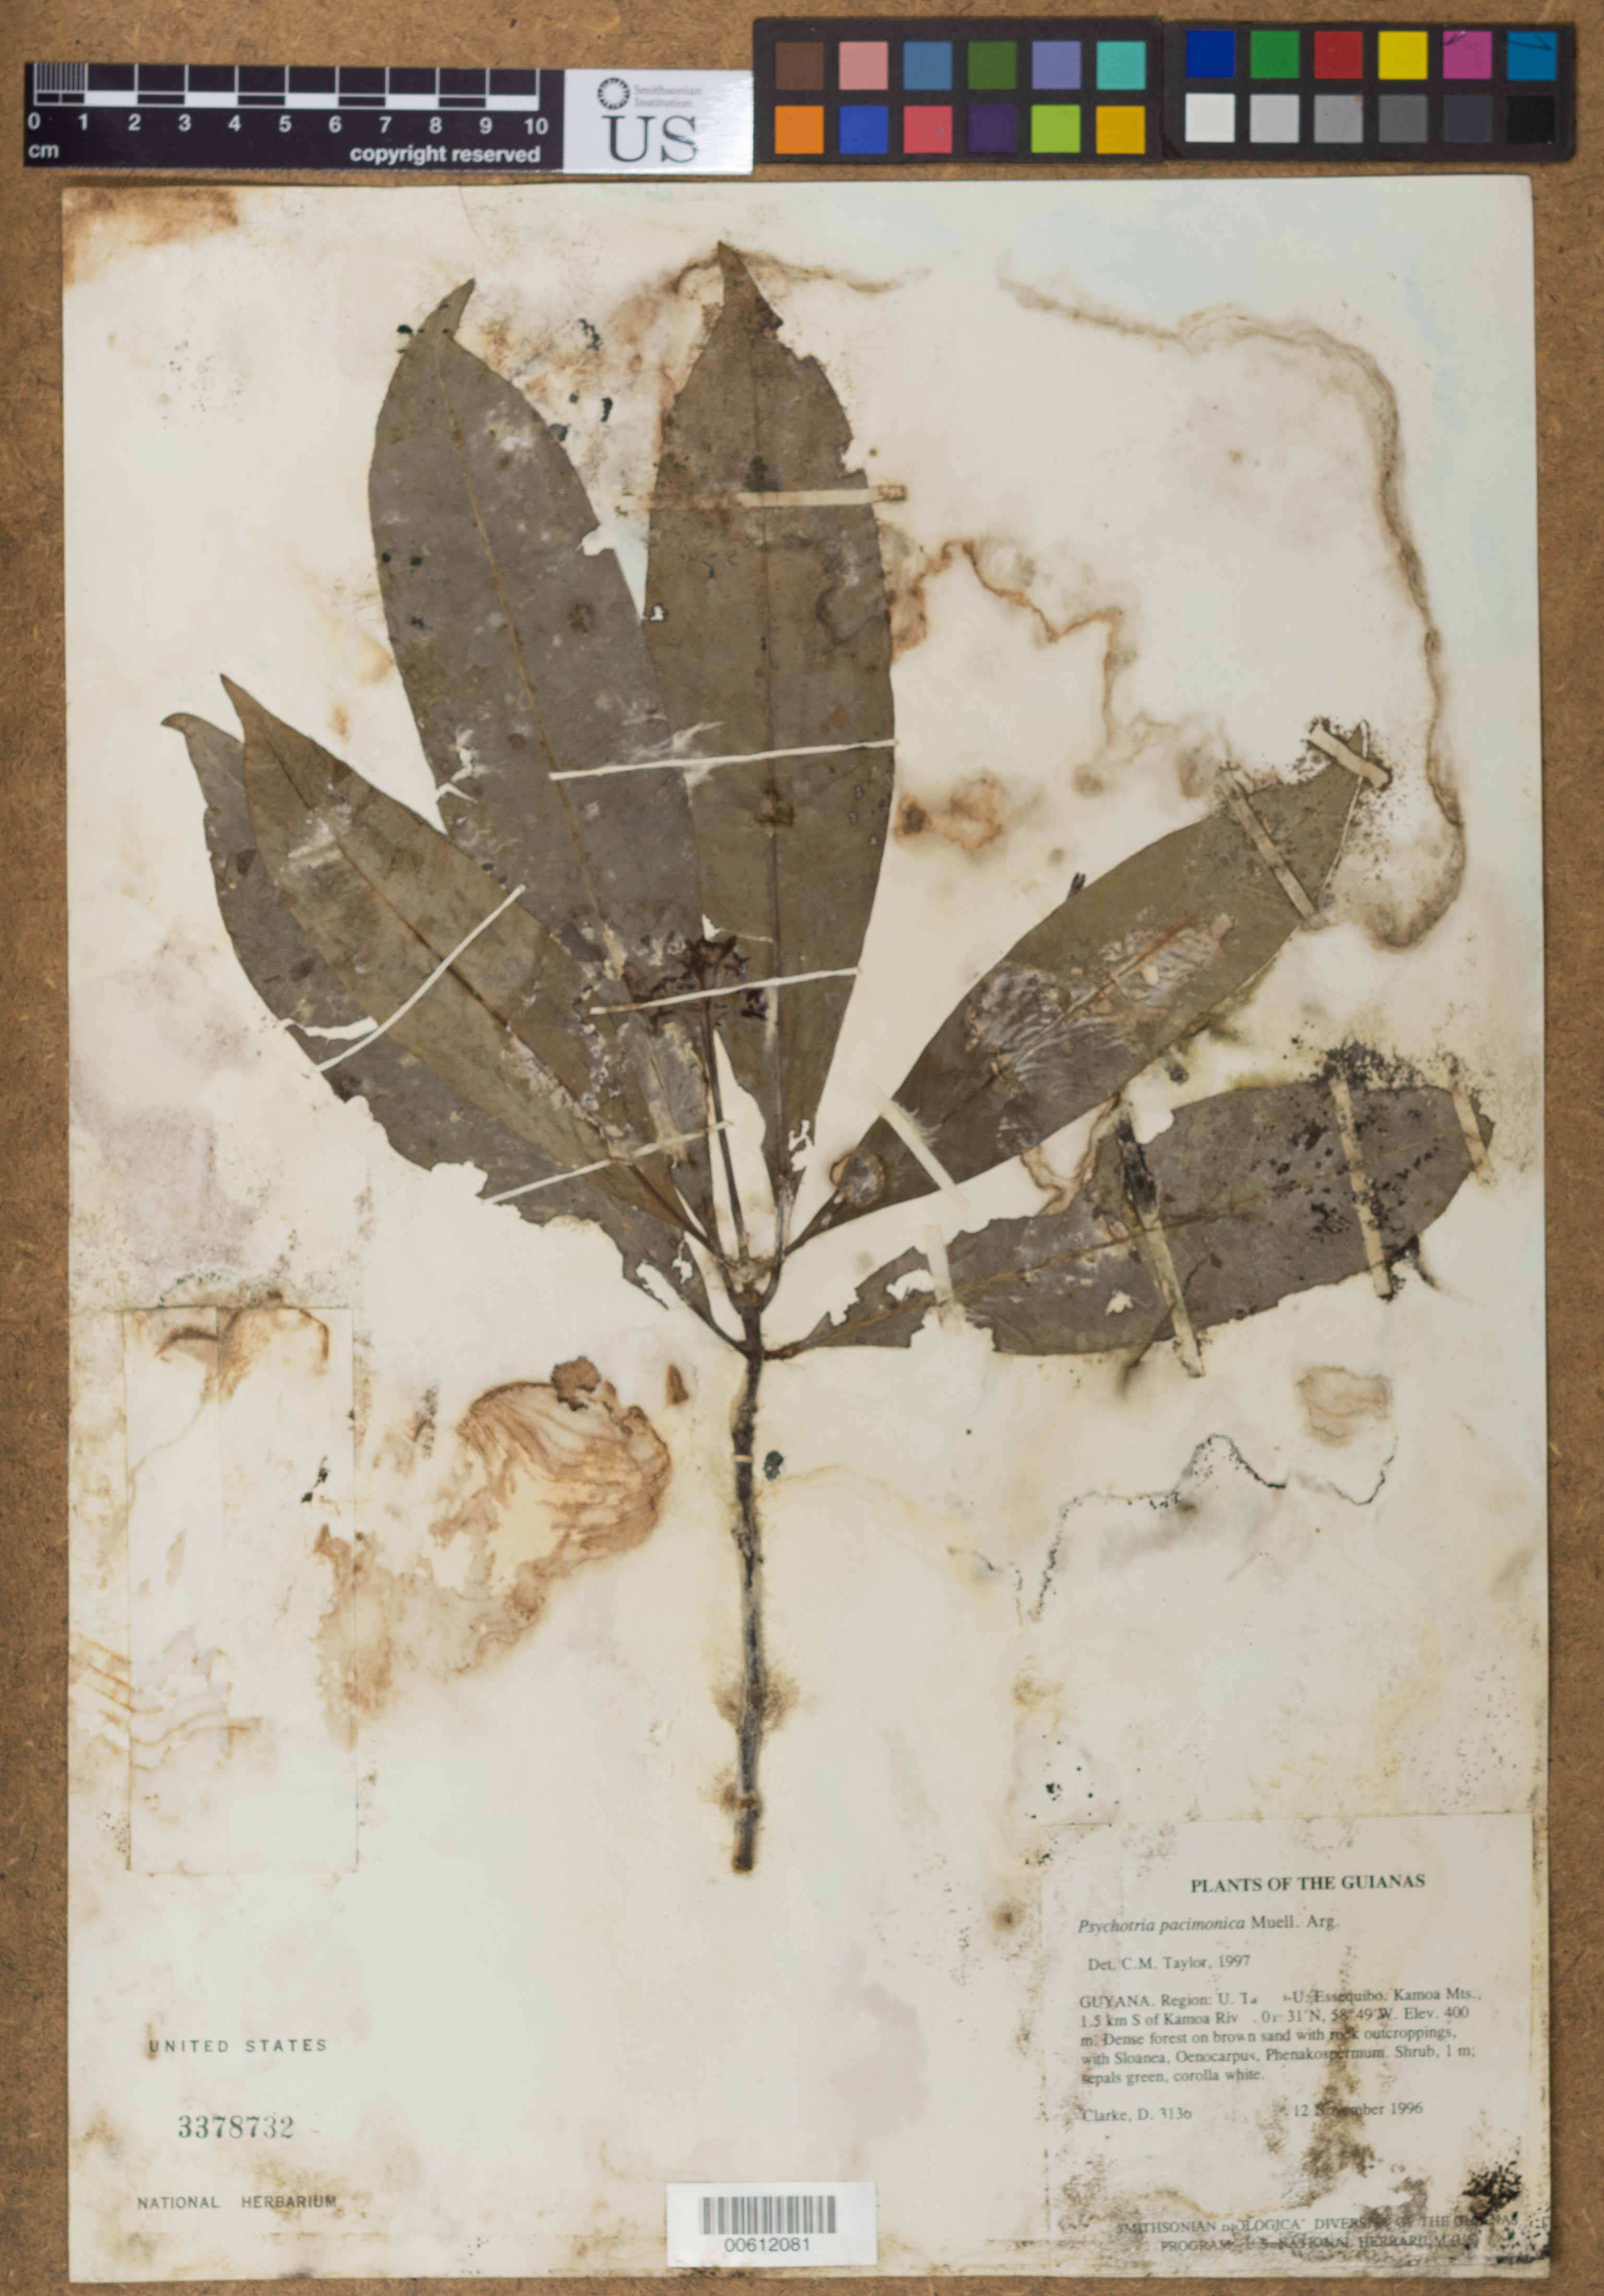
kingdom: Plantae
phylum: Tracheophyta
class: Magnoliopsida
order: Gentianales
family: Rubiaceae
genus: Psychotria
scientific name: Psychotria pacimonica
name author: Müll. Arg.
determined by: Taylor, Charlotte M.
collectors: H. D. Clarke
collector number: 3136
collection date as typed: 12 November 1996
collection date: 1996-11-12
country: Guyana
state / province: U. Takutu-U. Essequibo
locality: Kamoa Mts., 1.5 km S of Kamoa River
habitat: Dense forest on brown sand with rock outcroppings, with Sloanea, Oenocarpus, Phenakospermum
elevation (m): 400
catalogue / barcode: US 3378732